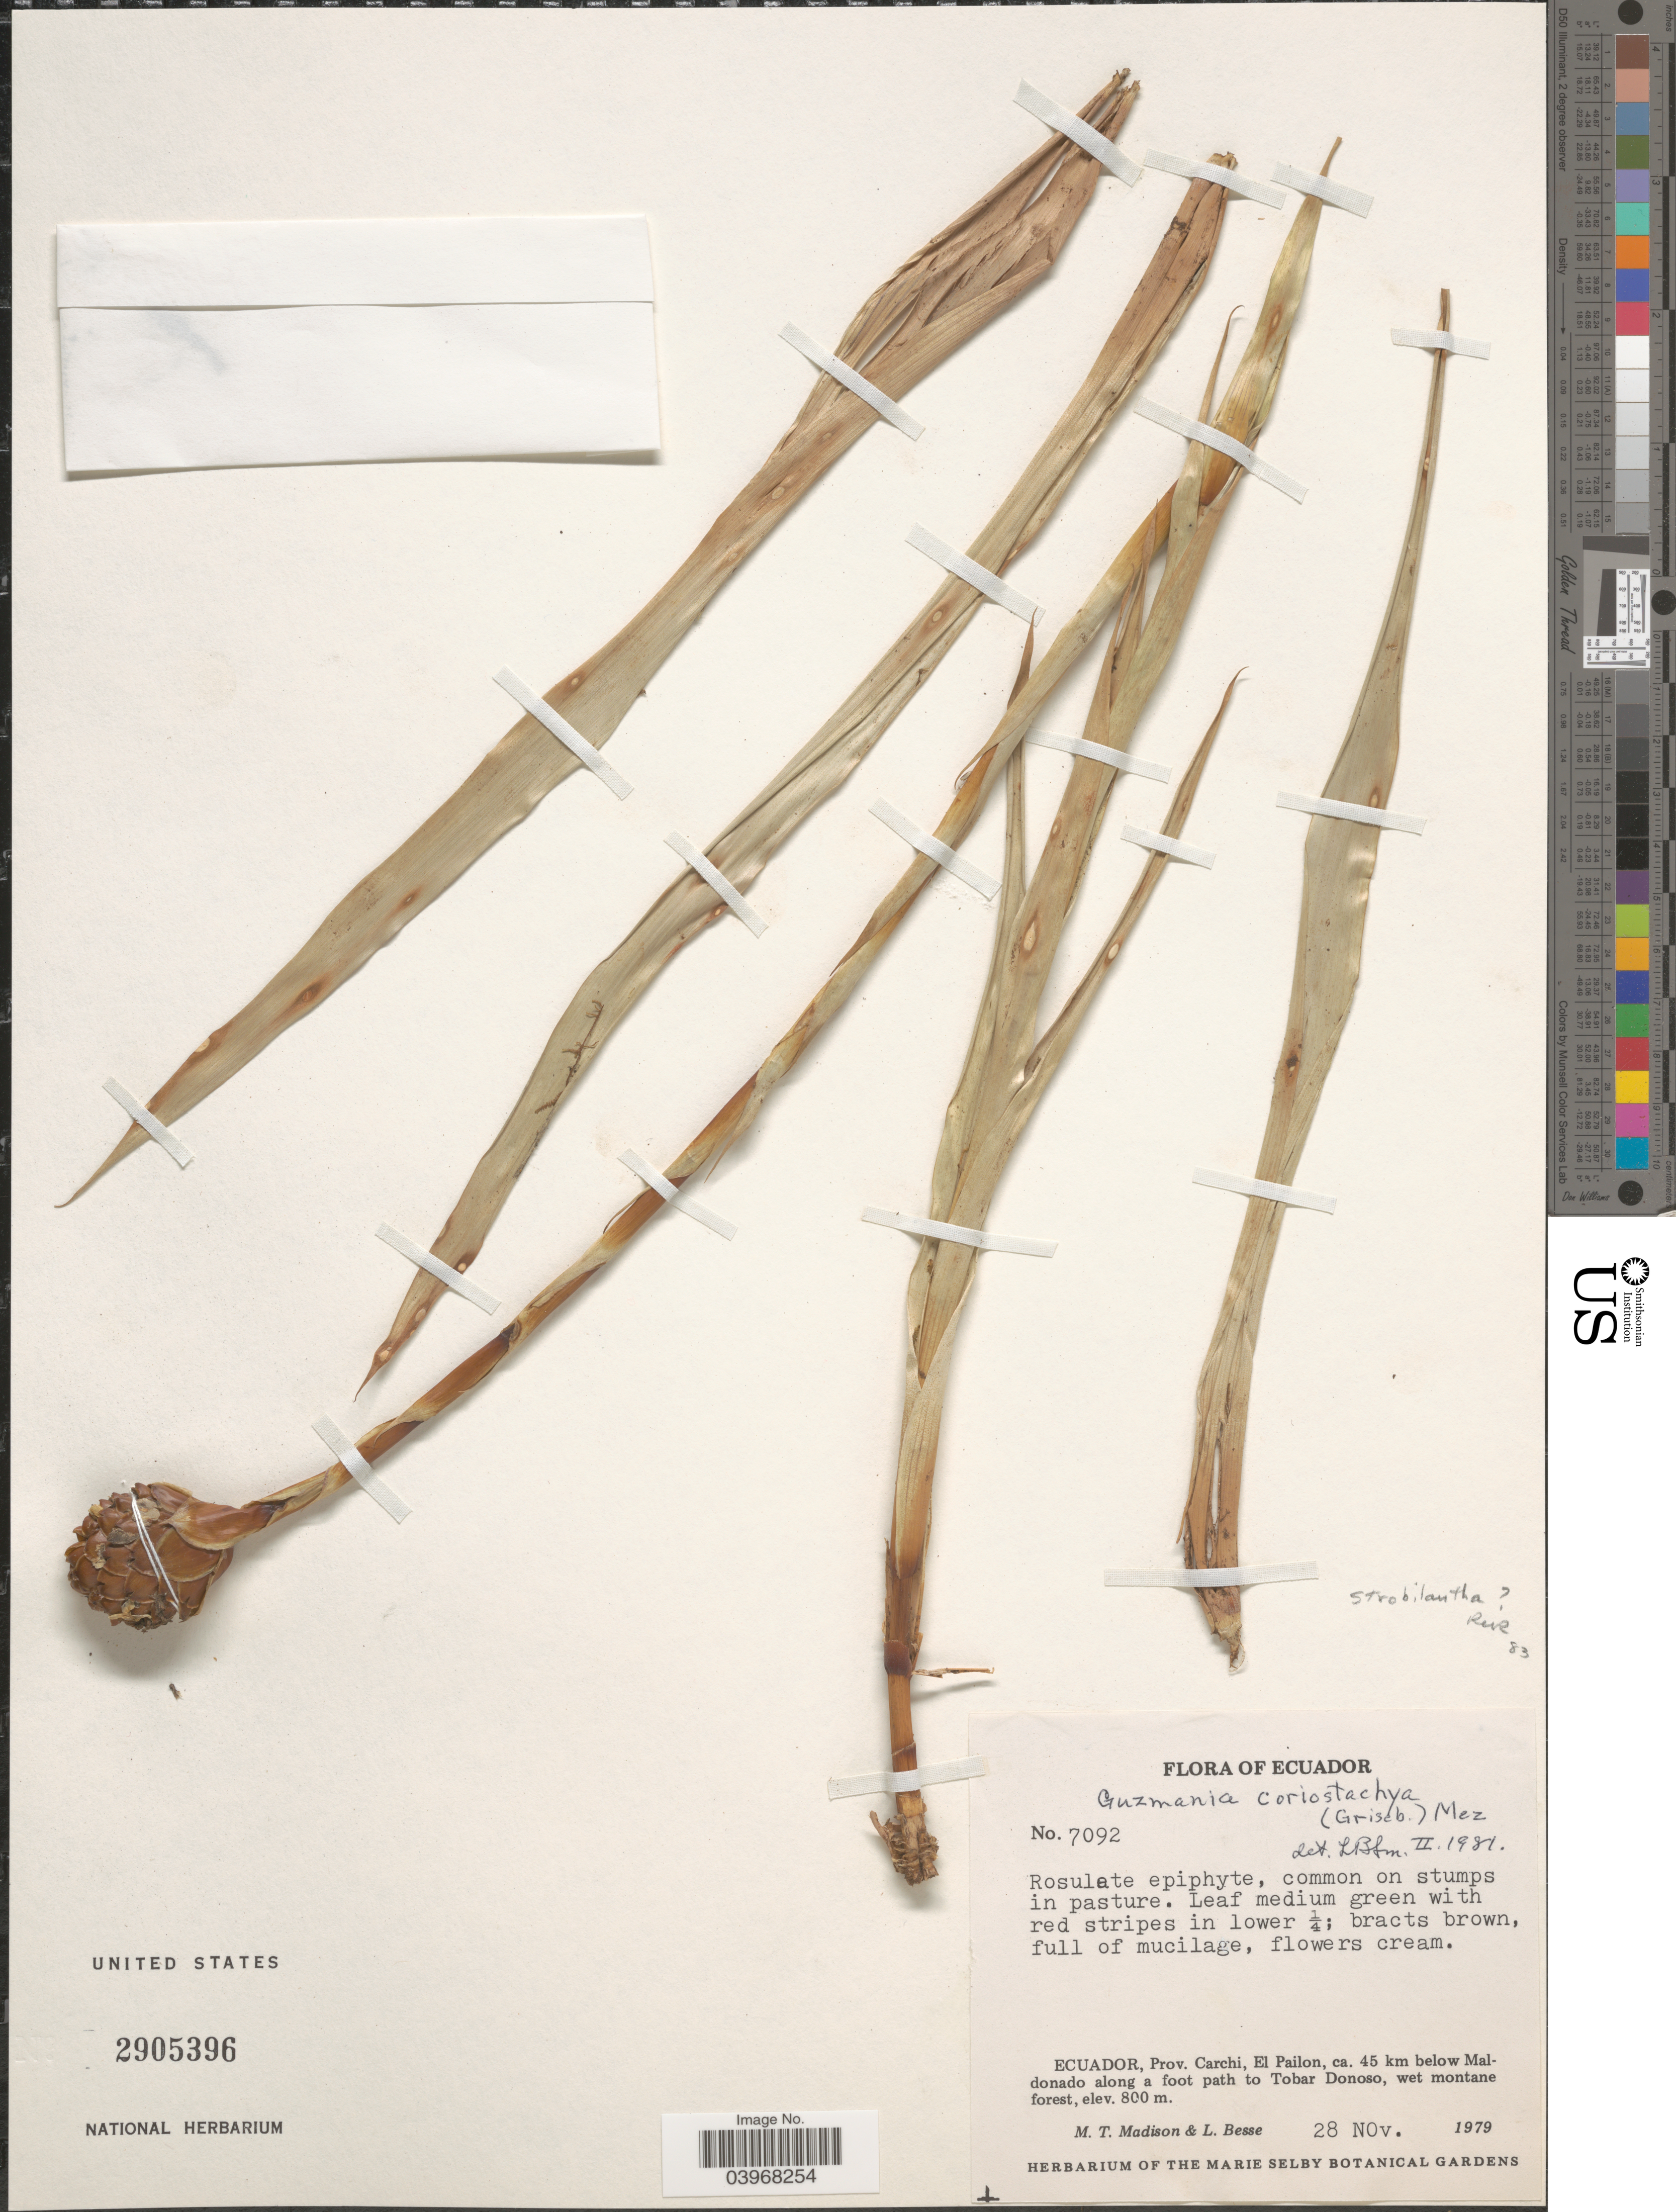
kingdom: Plantae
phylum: Tracheophyta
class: Liliopsida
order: Poales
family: Bromeliaceae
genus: Guzmania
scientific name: Guzmania coriostachya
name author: (Griseb.) Mez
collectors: M. T. Madison & L. Besse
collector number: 7092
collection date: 1979-11-28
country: Ecuador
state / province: Carchi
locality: El Pailon, ca. 45 km below Maldonado along a foot path to Tobar Donoso, wet montane forest.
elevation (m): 800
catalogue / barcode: US 2905396